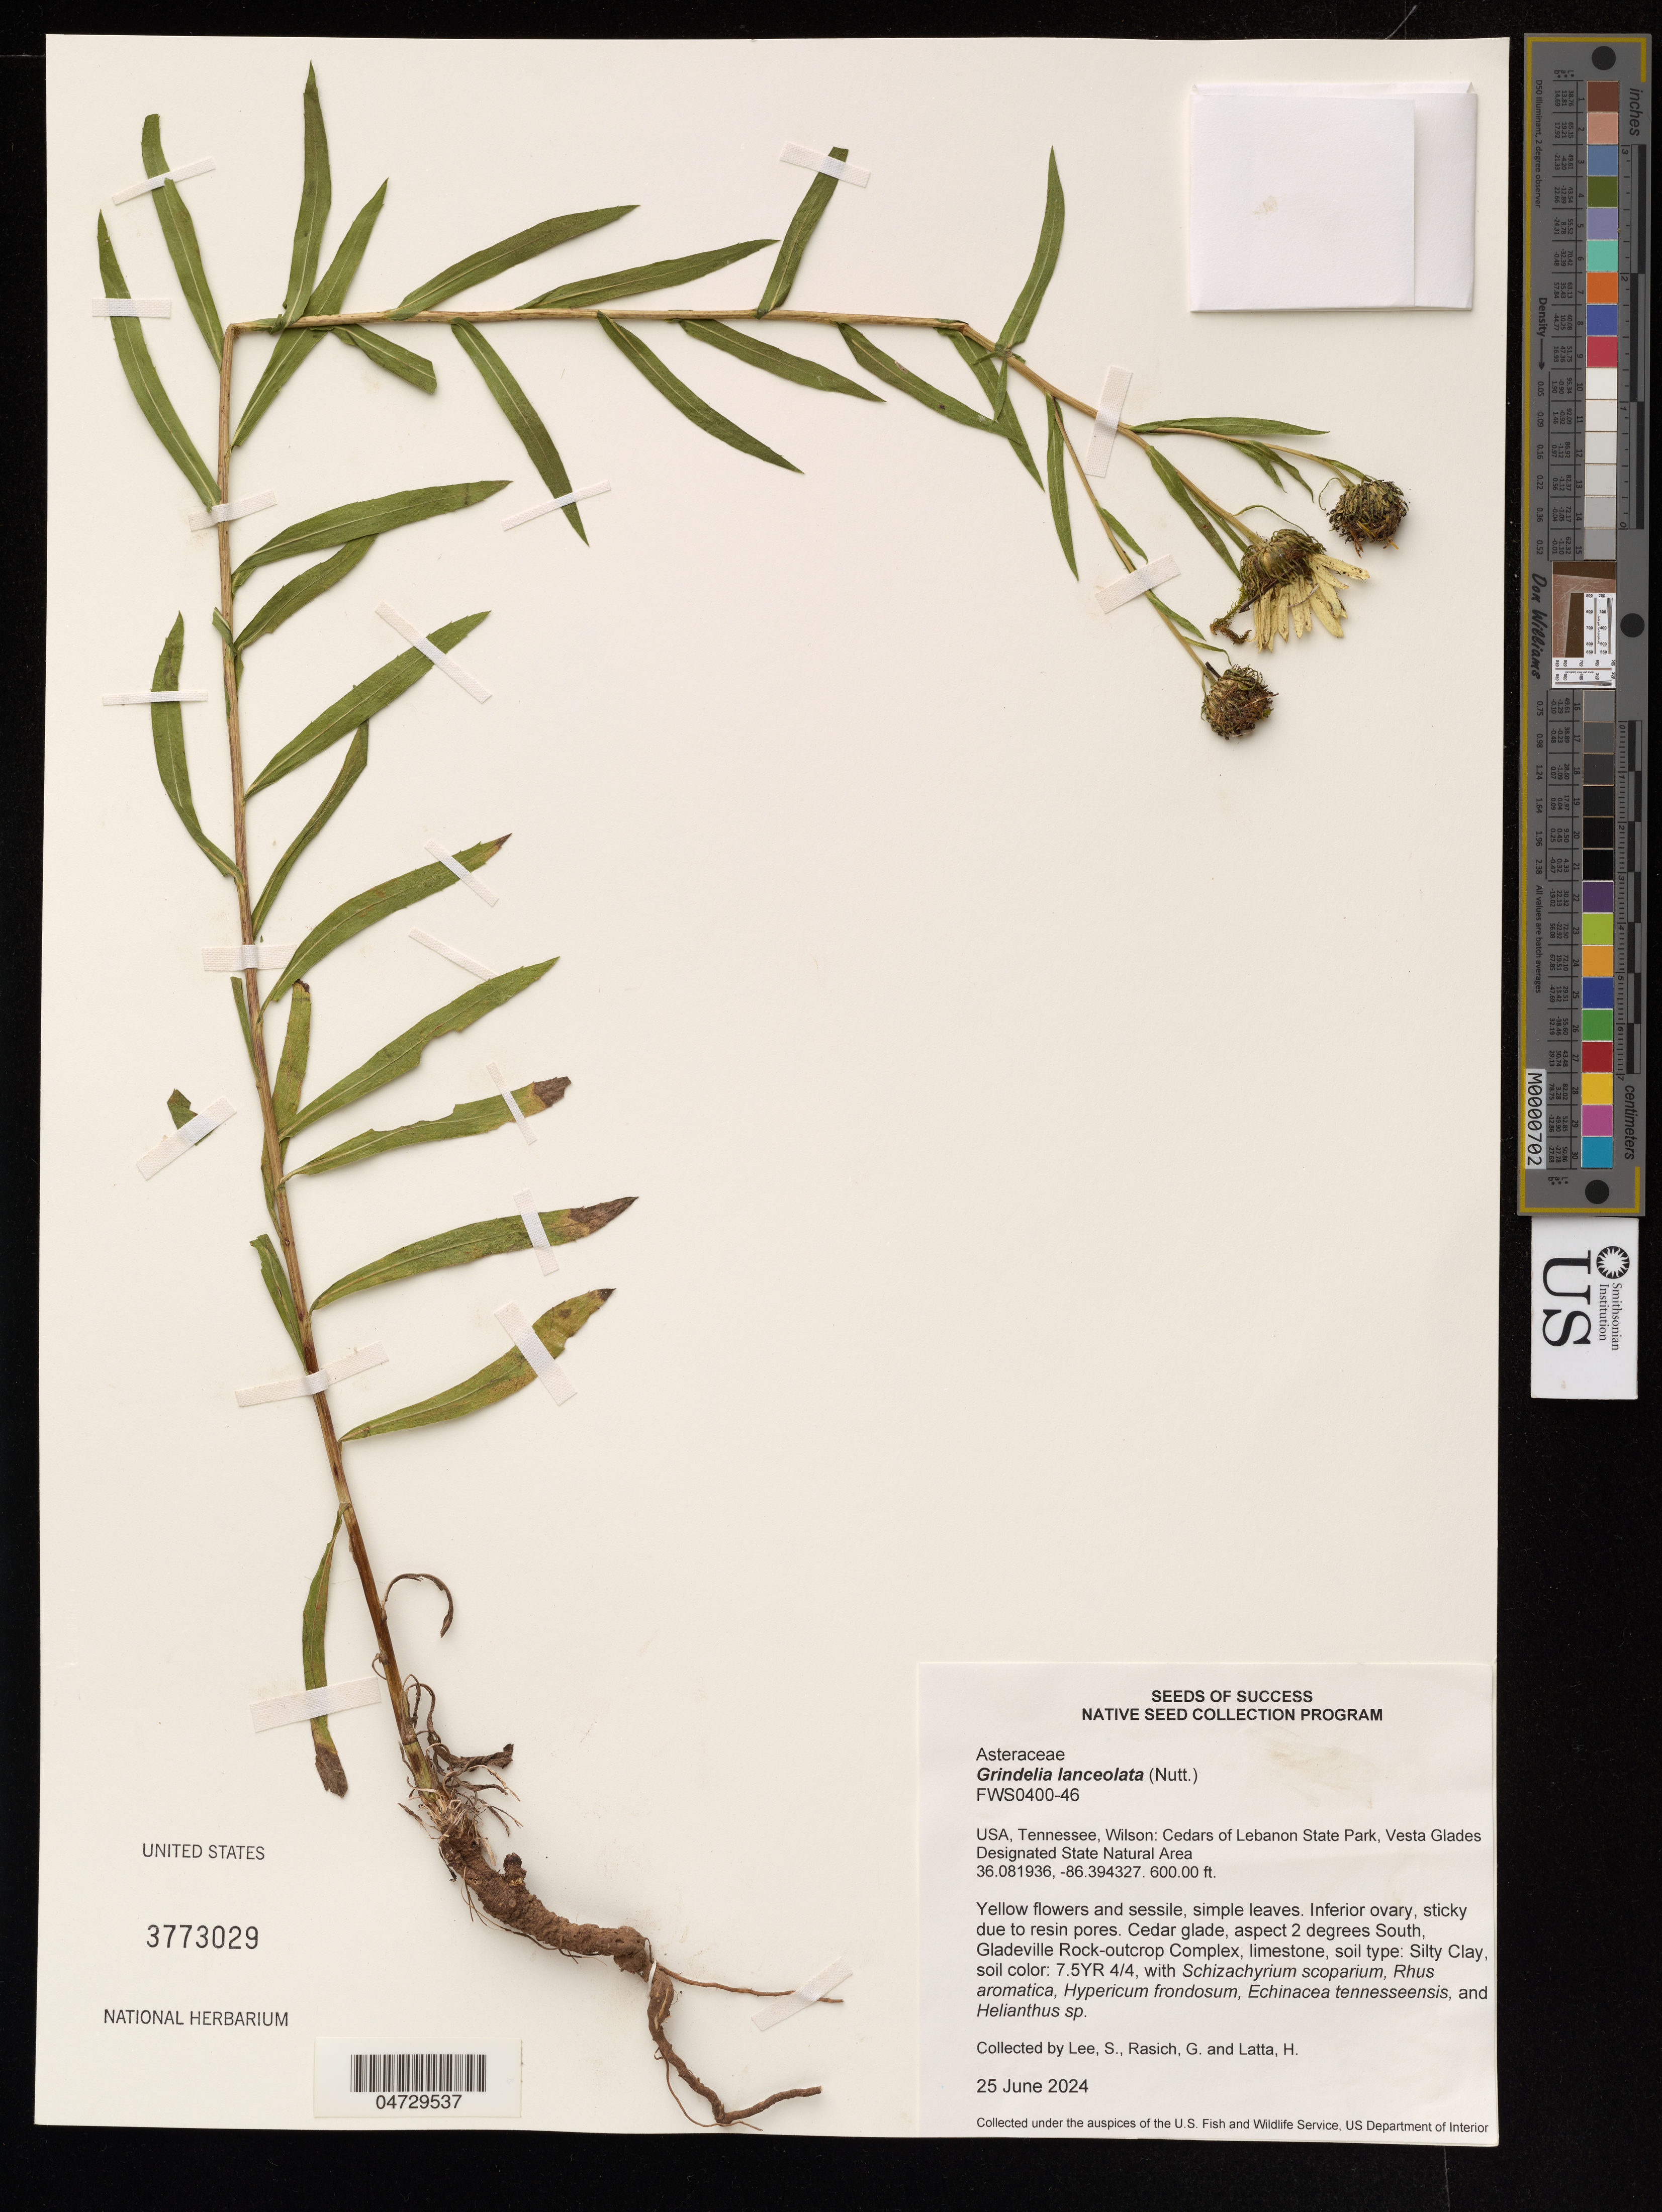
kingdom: Plantae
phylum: Tracheophyta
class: Magnoliopsida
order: Asterales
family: Asteraceae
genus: Grindelia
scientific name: Grindelia lanceolata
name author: Nutt.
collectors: S. Lee, G. Rasich & H. Latta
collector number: FWS0400-46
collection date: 2024-06-25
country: United States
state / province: Tennessee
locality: Wilson: Cedars of Lebanon State Park, Vesta Glades Designated State Natural Area.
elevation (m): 182.88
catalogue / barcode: US 3773029